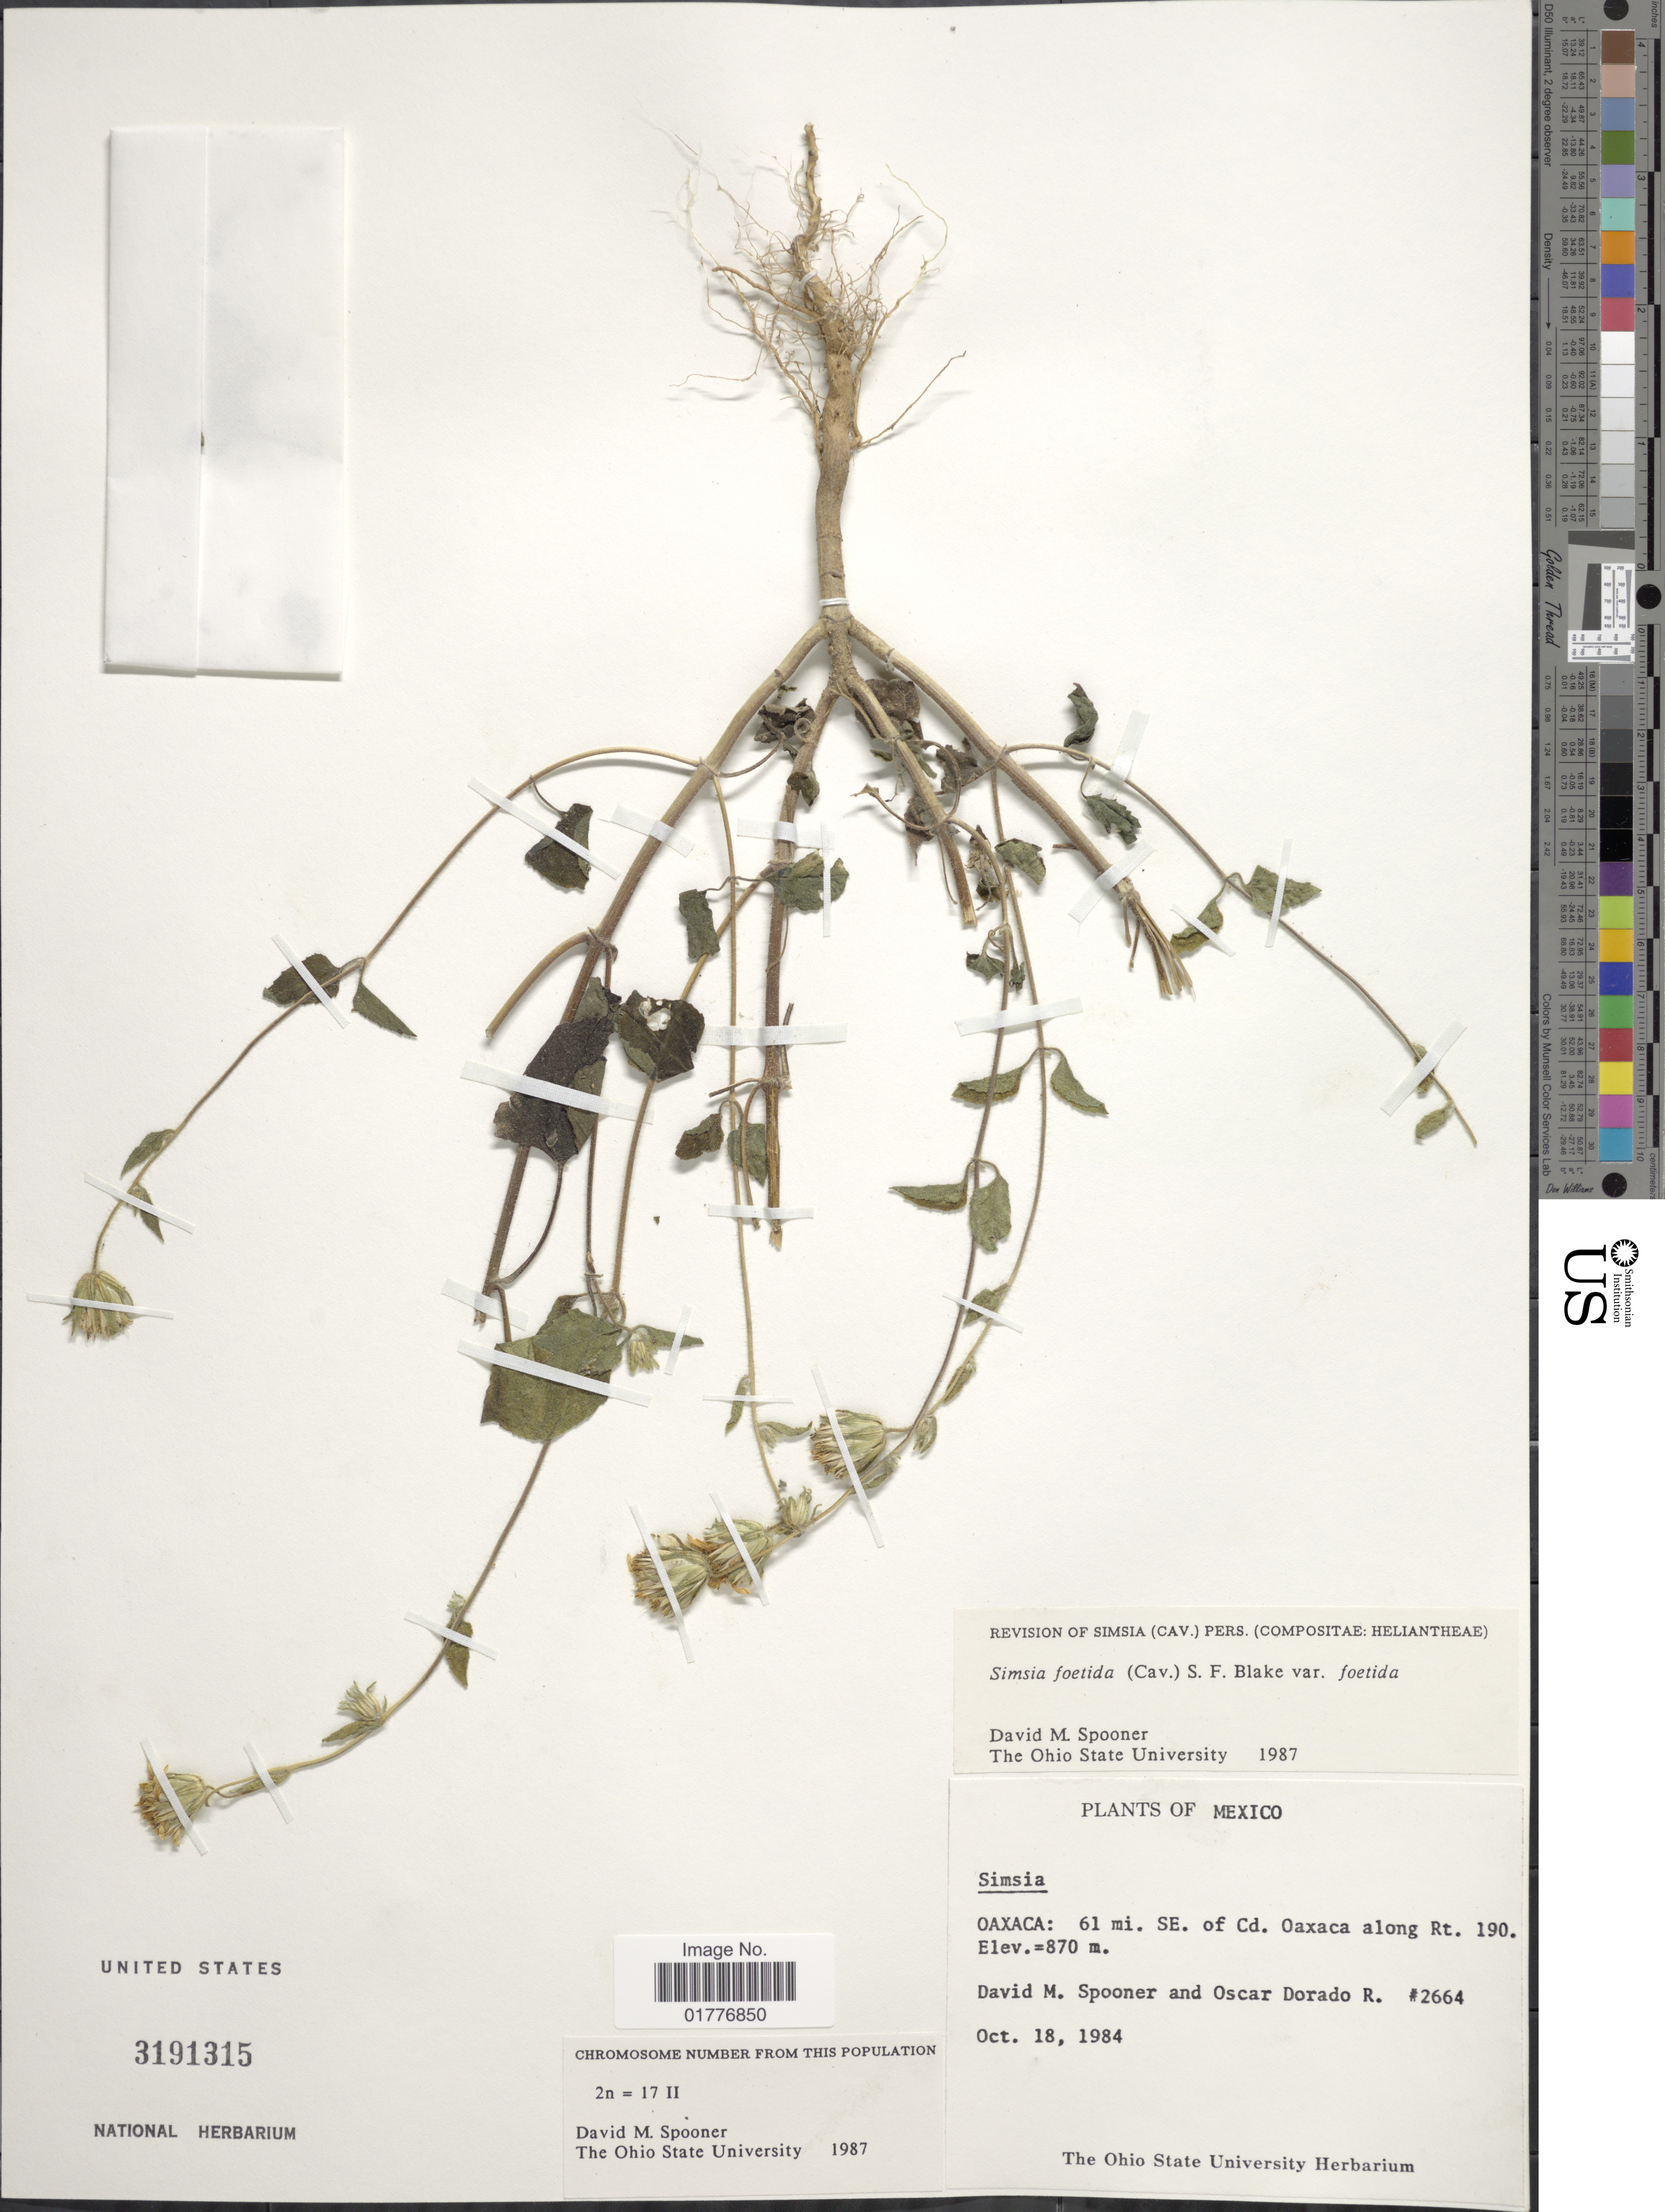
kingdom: Plantae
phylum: Tracheophyta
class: Magnoliopsida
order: Asterales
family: Asteraceae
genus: Simsia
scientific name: Simsia foetida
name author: (Cav.) S.F. Blake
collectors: D. Spooner & O. R. Dorado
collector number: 2664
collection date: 1984-10-18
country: Mexico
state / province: Oaxaca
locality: Oaxaca: 61 mi. SE. of Cd. Oaxaca along Rt. 190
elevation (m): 870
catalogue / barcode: US 3191315